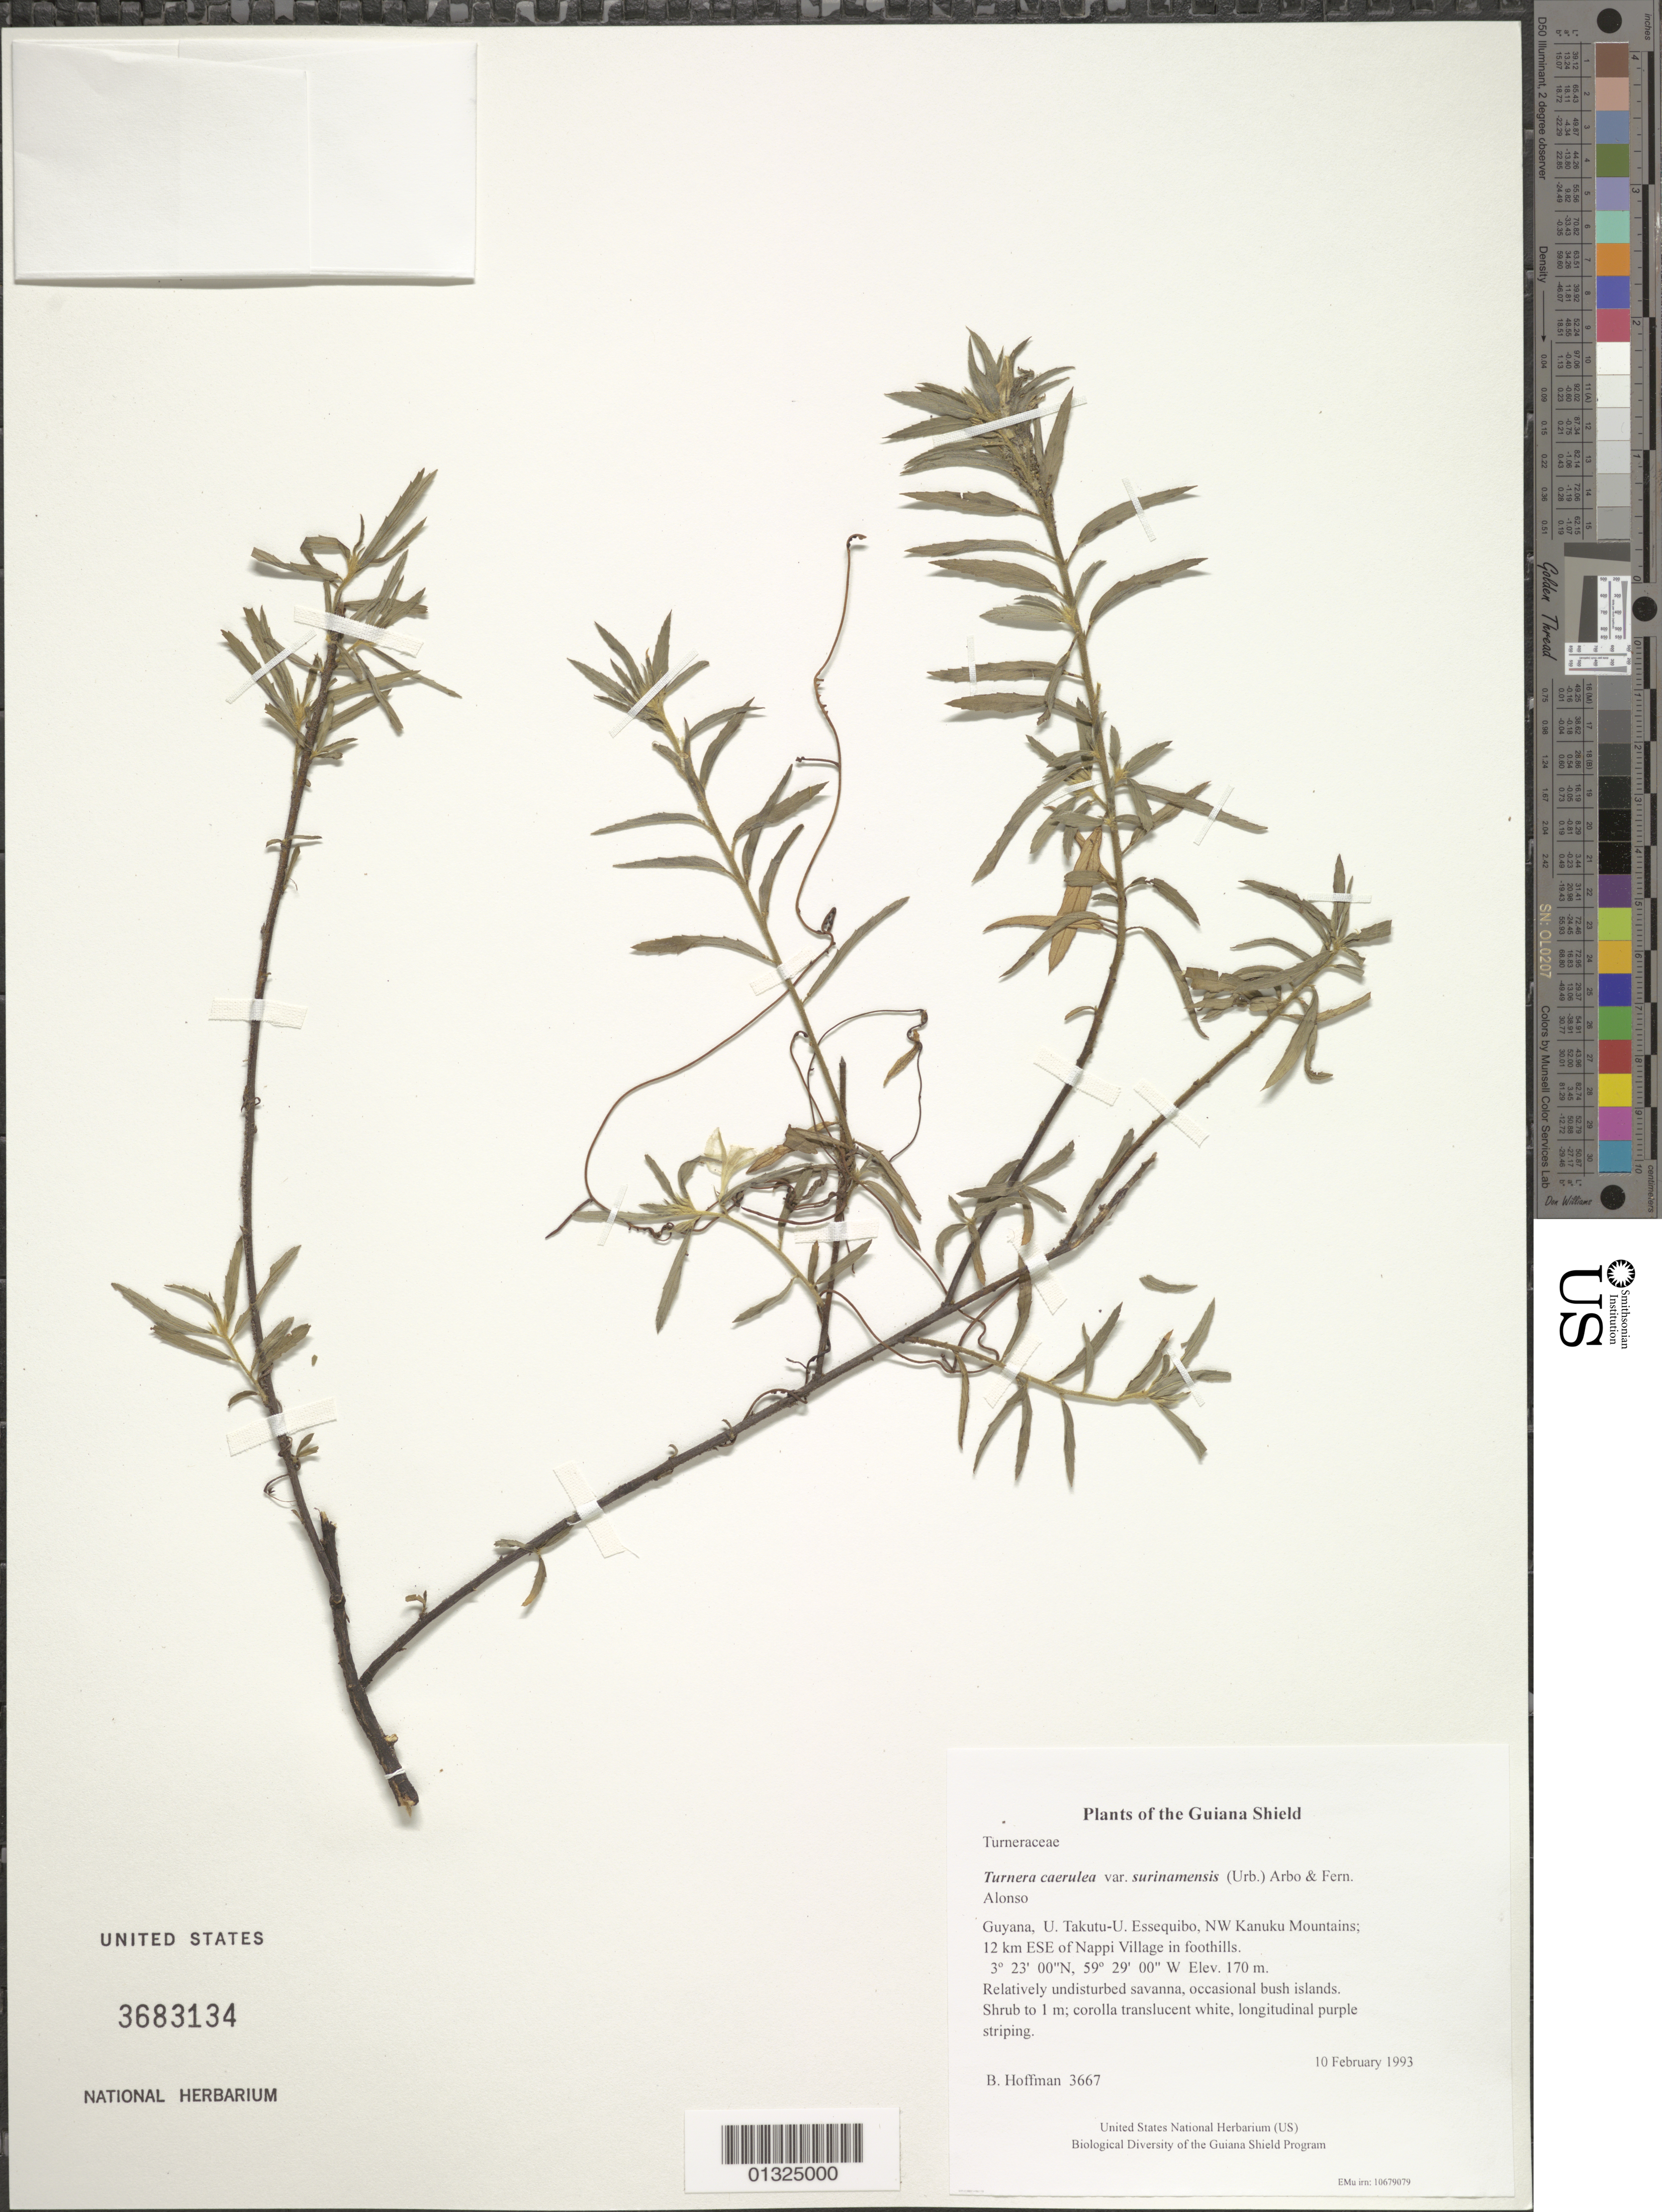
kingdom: Plantae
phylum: Tracheophyta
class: Magnoliopsida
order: Malpighiales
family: Turneraceae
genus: Turnera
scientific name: Turnera caerulea var. surinamensis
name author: (Urb.) Arbo & Fern. Alonso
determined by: Feuillet, C.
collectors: B. Hoffman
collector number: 3667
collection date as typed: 10 February 1993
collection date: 1993-02-10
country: Guyana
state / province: U. Takutu-U. Essequibo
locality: NW Kanuku Mountains; 12 km ESE of Nappi Village in foothills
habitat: Relatively undisturbed savanna, occasional bush islands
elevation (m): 170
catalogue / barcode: US 3683134